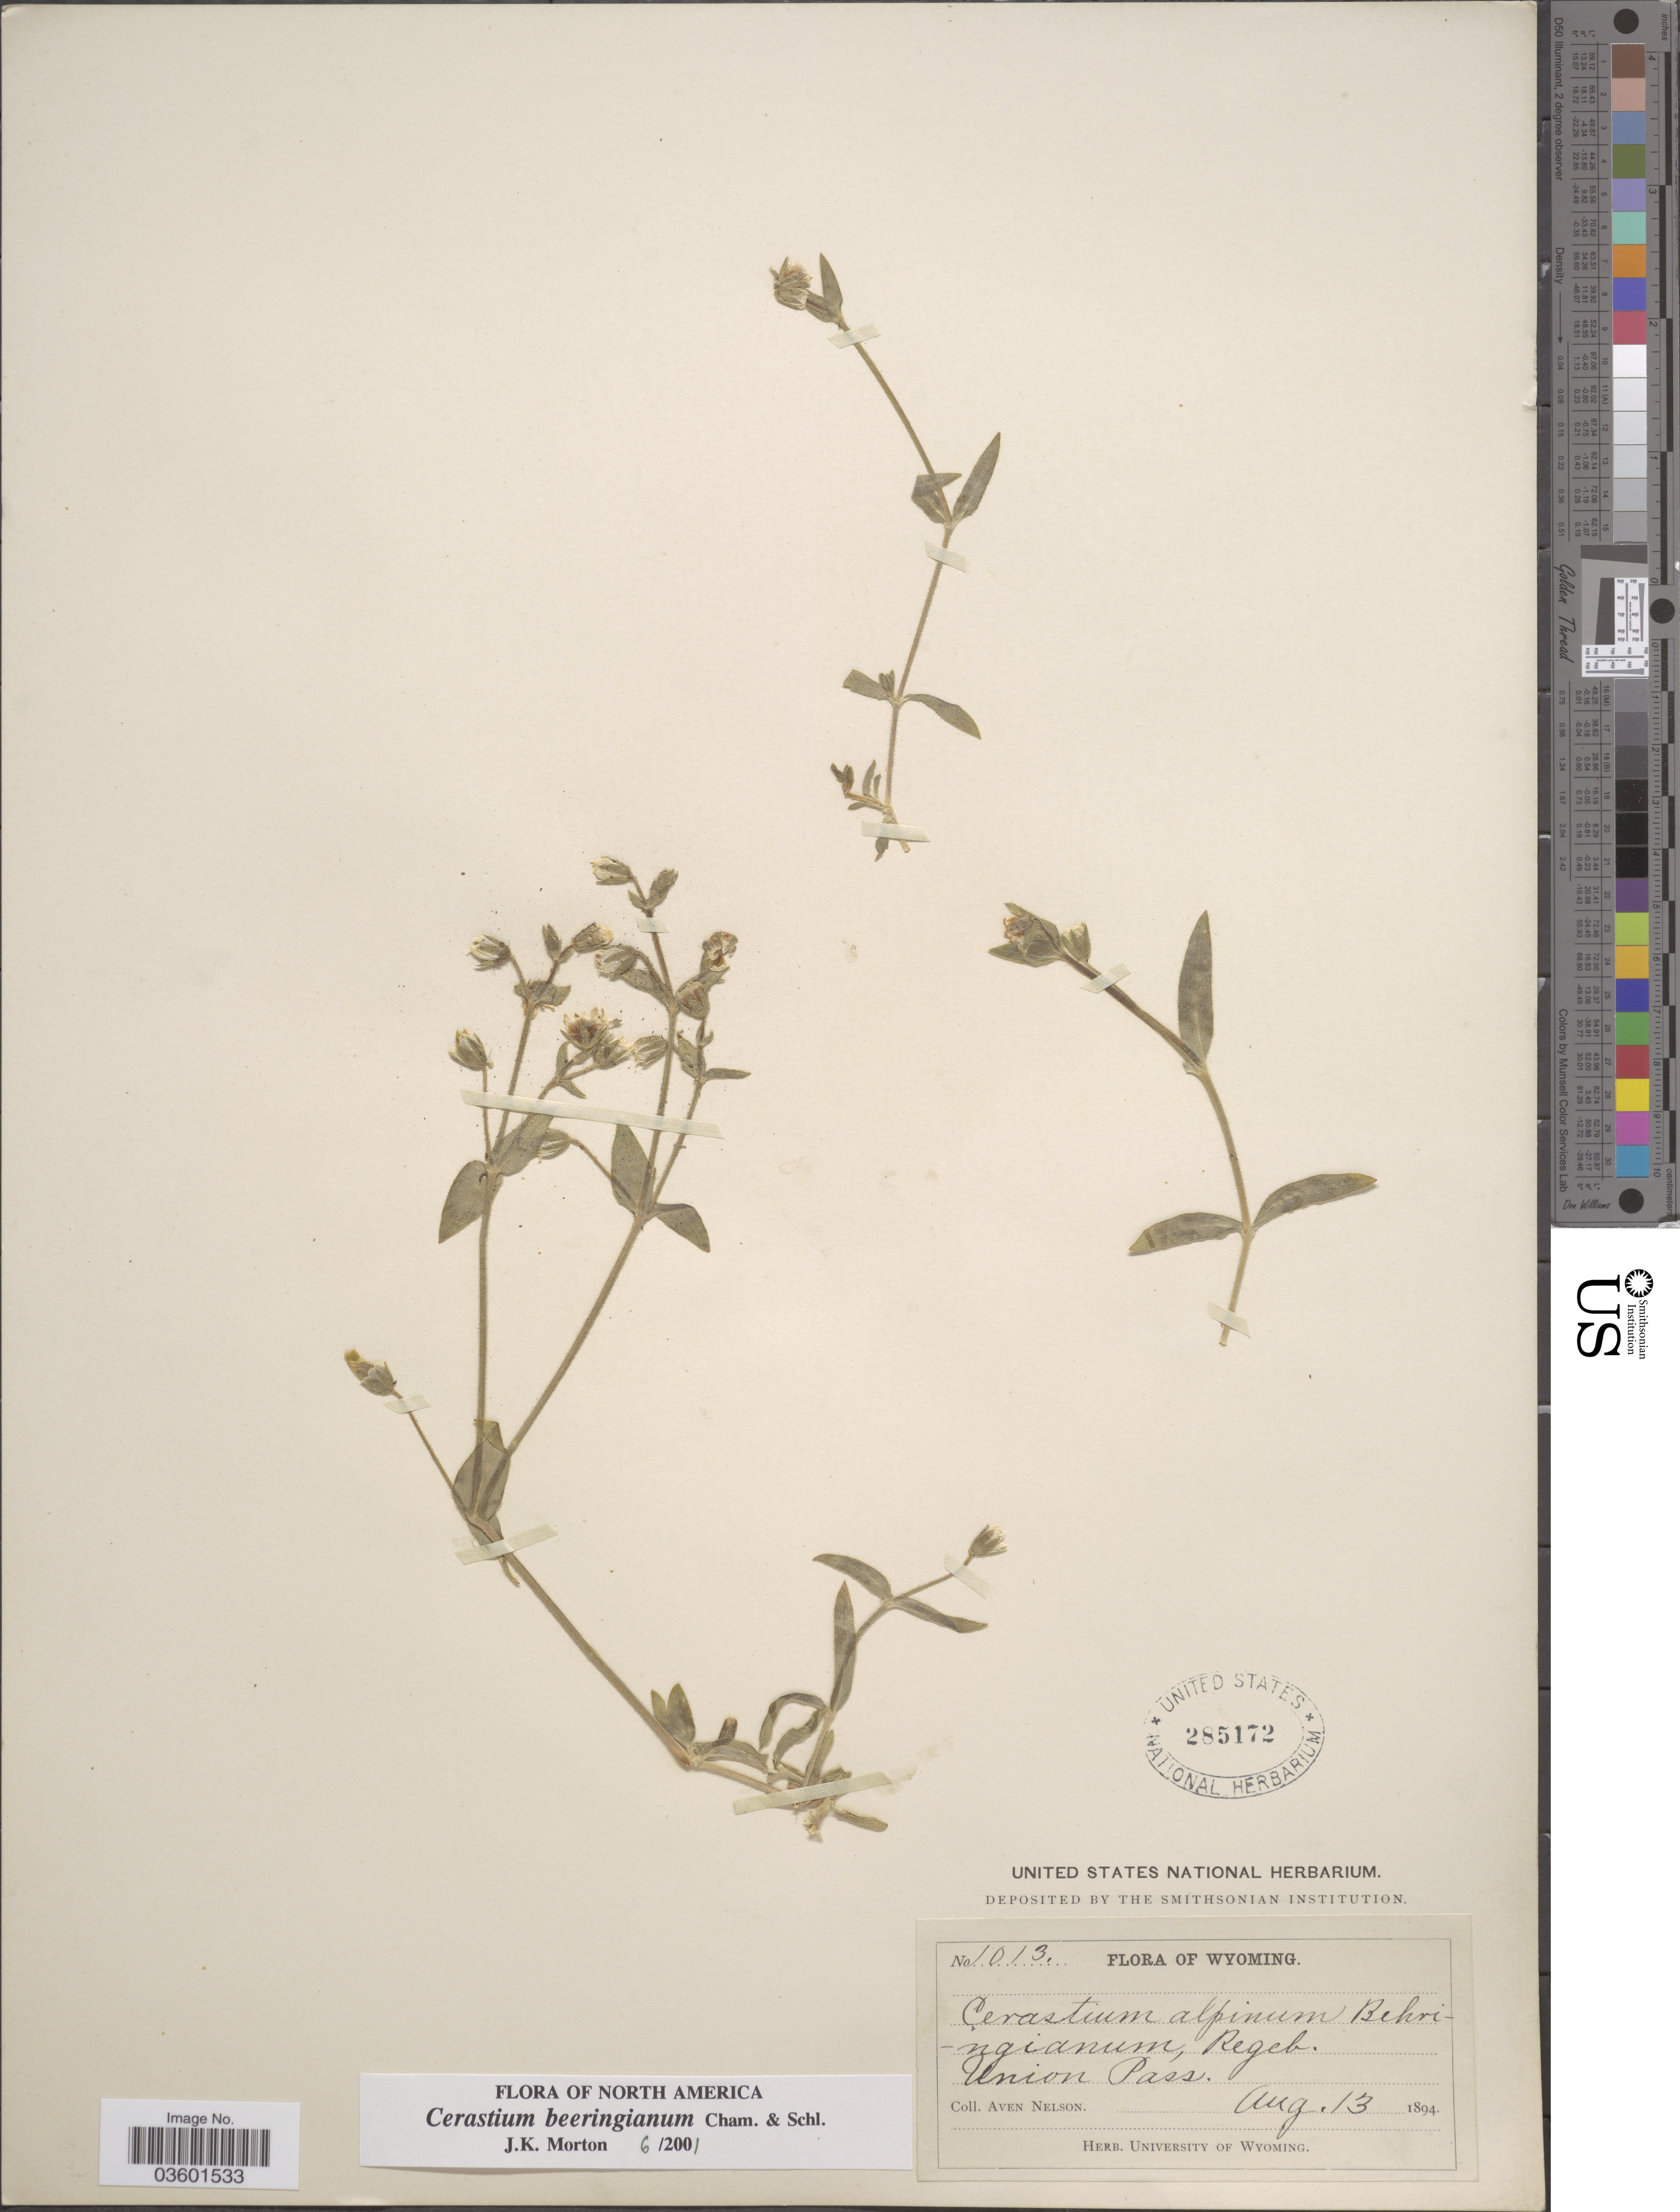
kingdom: Plantae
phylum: Tracheophyta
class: Magnoliopsida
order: Caryophyllales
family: Caryophyllaceae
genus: Cerastium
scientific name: Cerastium beeringianum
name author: Cham. & Schltdl.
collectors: A. Nelson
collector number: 1013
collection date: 1894-08-13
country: United States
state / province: Wyoming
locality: Union Pass.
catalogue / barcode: US 285172